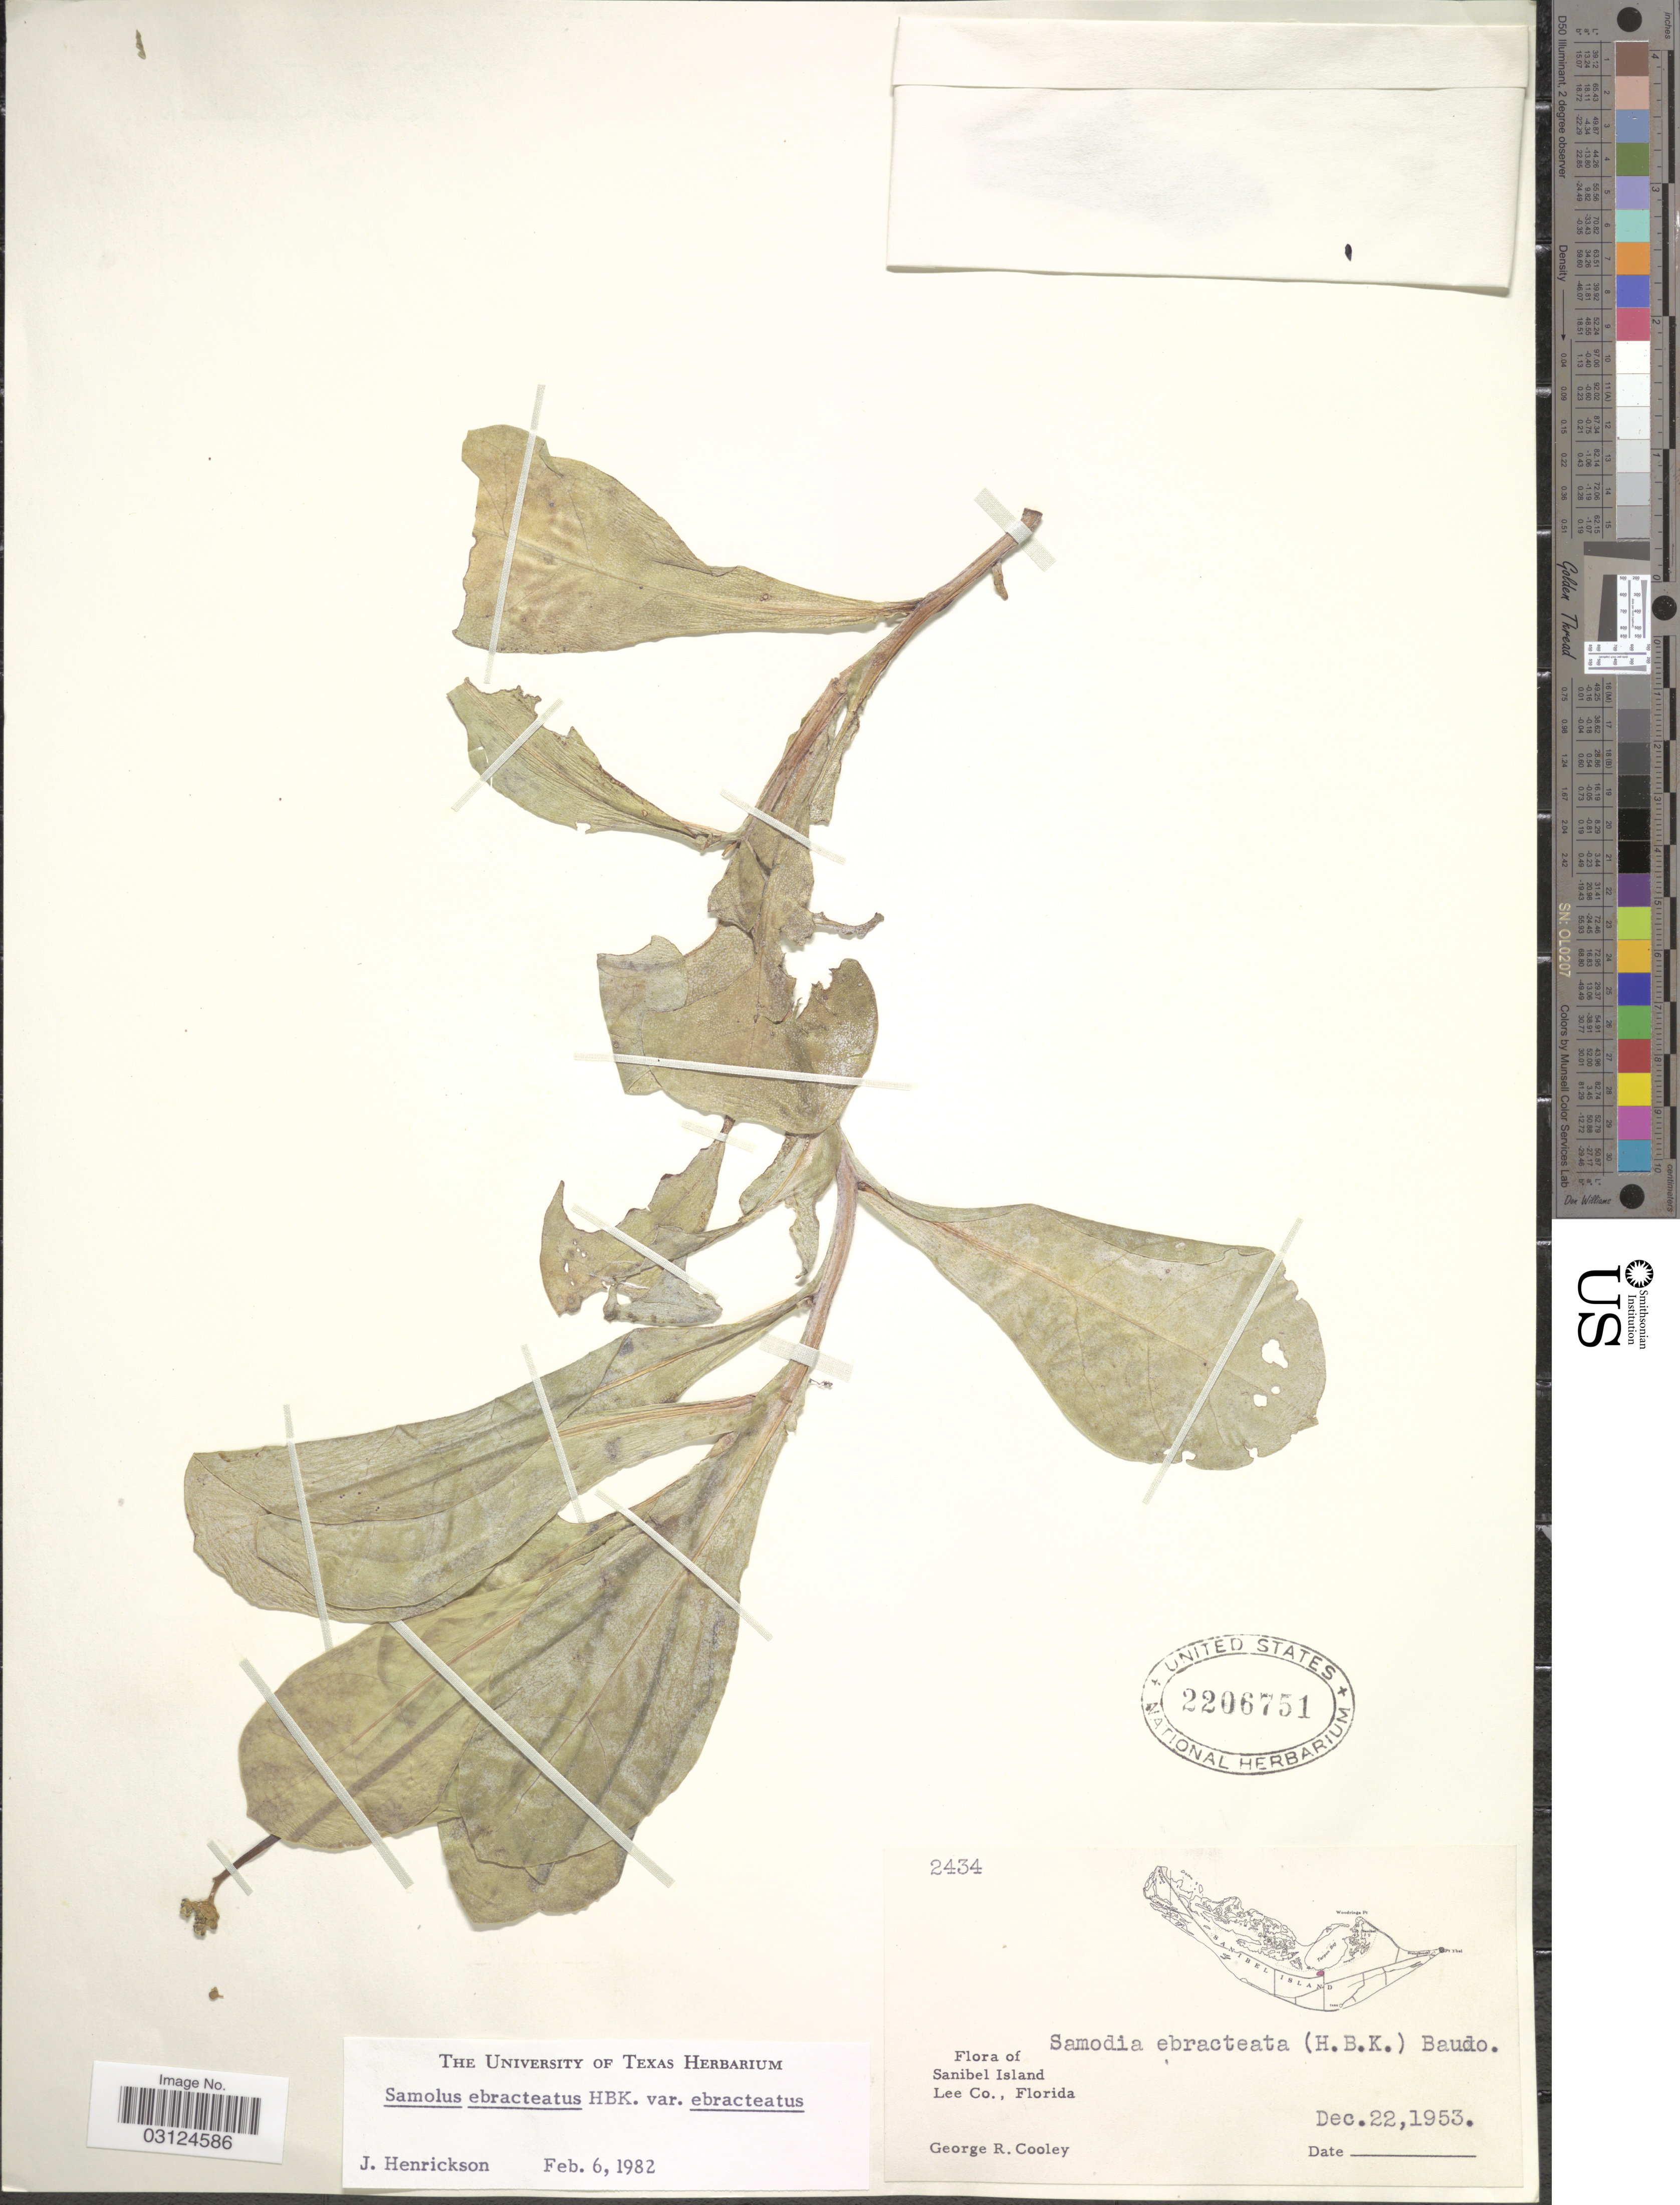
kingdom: Plantae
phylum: Tracheophyta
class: Magnoliopsida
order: Ericales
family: Primulaceae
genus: Samolus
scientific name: Samolus ebracteatus subsp. ebracteatus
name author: Kunth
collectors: G. R. Cooley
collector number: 2434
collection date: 1953-12-22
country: United States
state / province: Florida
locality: Sanibel Island. Lee Co.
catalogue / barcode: US 2206751